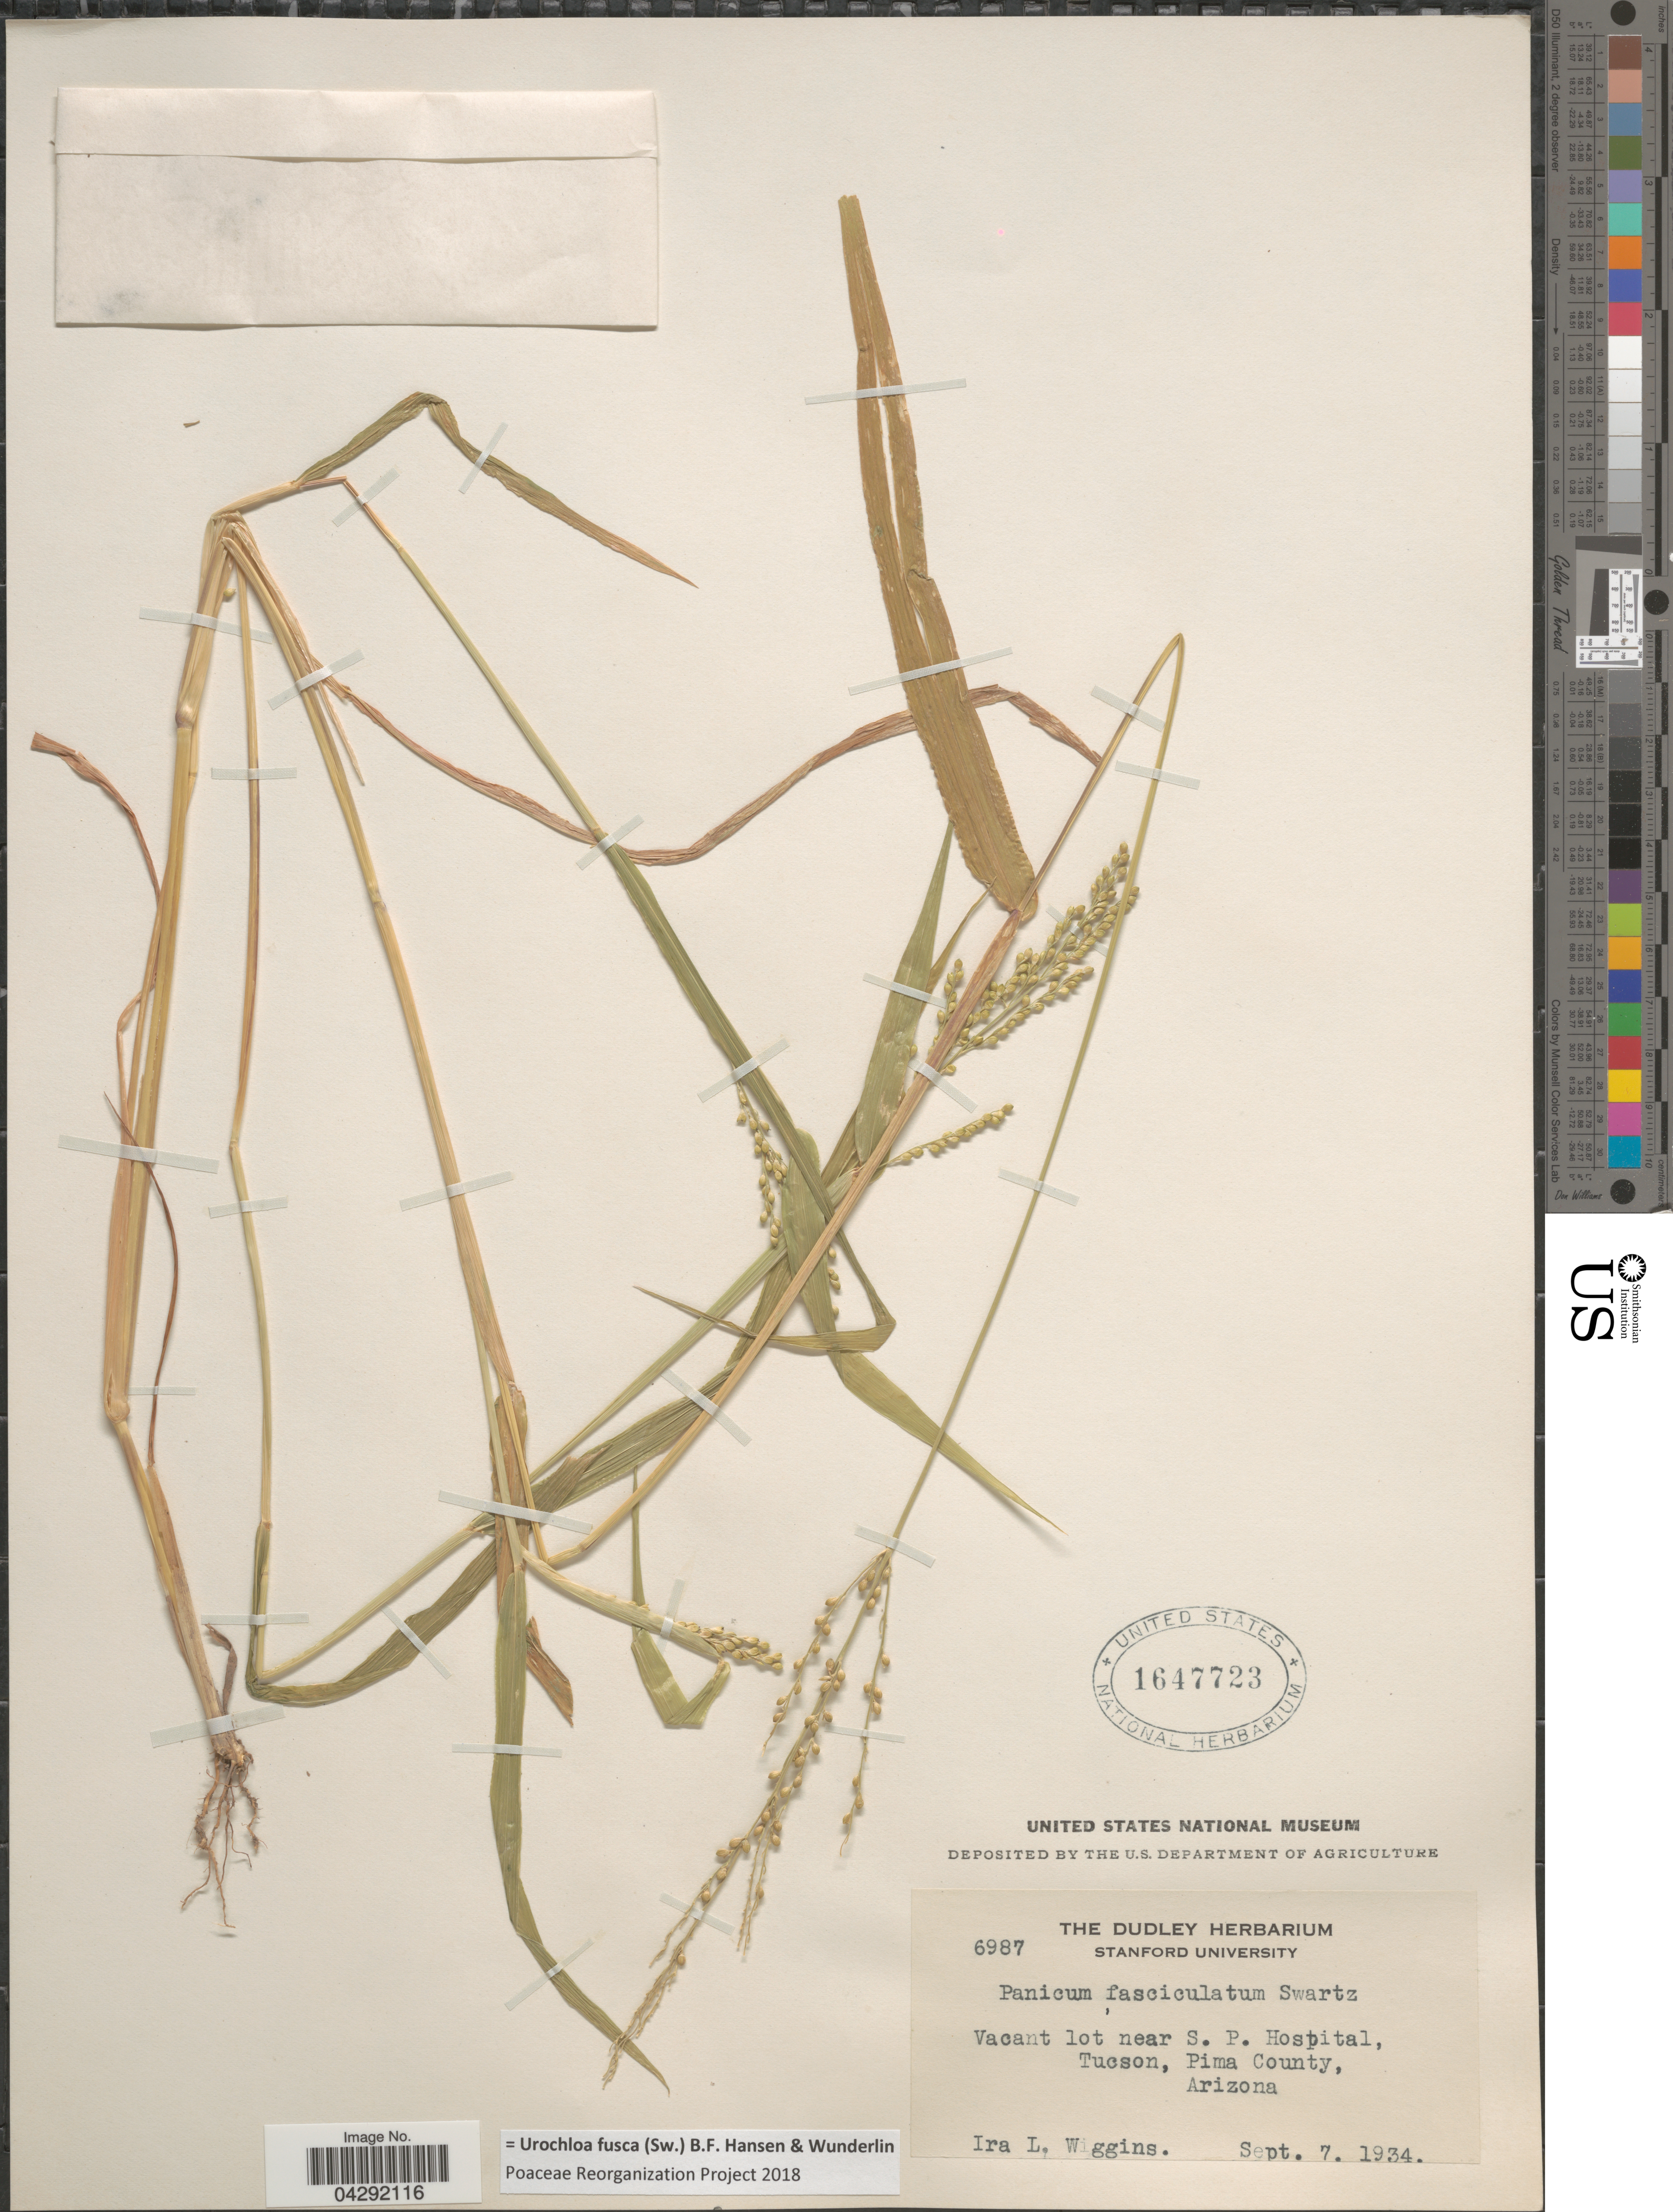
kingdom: Plantae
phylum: Tracheophyta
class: Liliopsida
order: Poales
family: Poaceae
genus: Urochloa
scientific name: Urochloa fusca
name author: (Sw.) B.F. Hansen & Wunderlin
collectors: I. L. Wiggins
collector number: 6987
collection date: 1934-09-07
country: United States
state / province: Arizona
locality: Vacant lot near S. P. Hospital, Tucson, Pima County.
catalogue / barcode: US 1647723